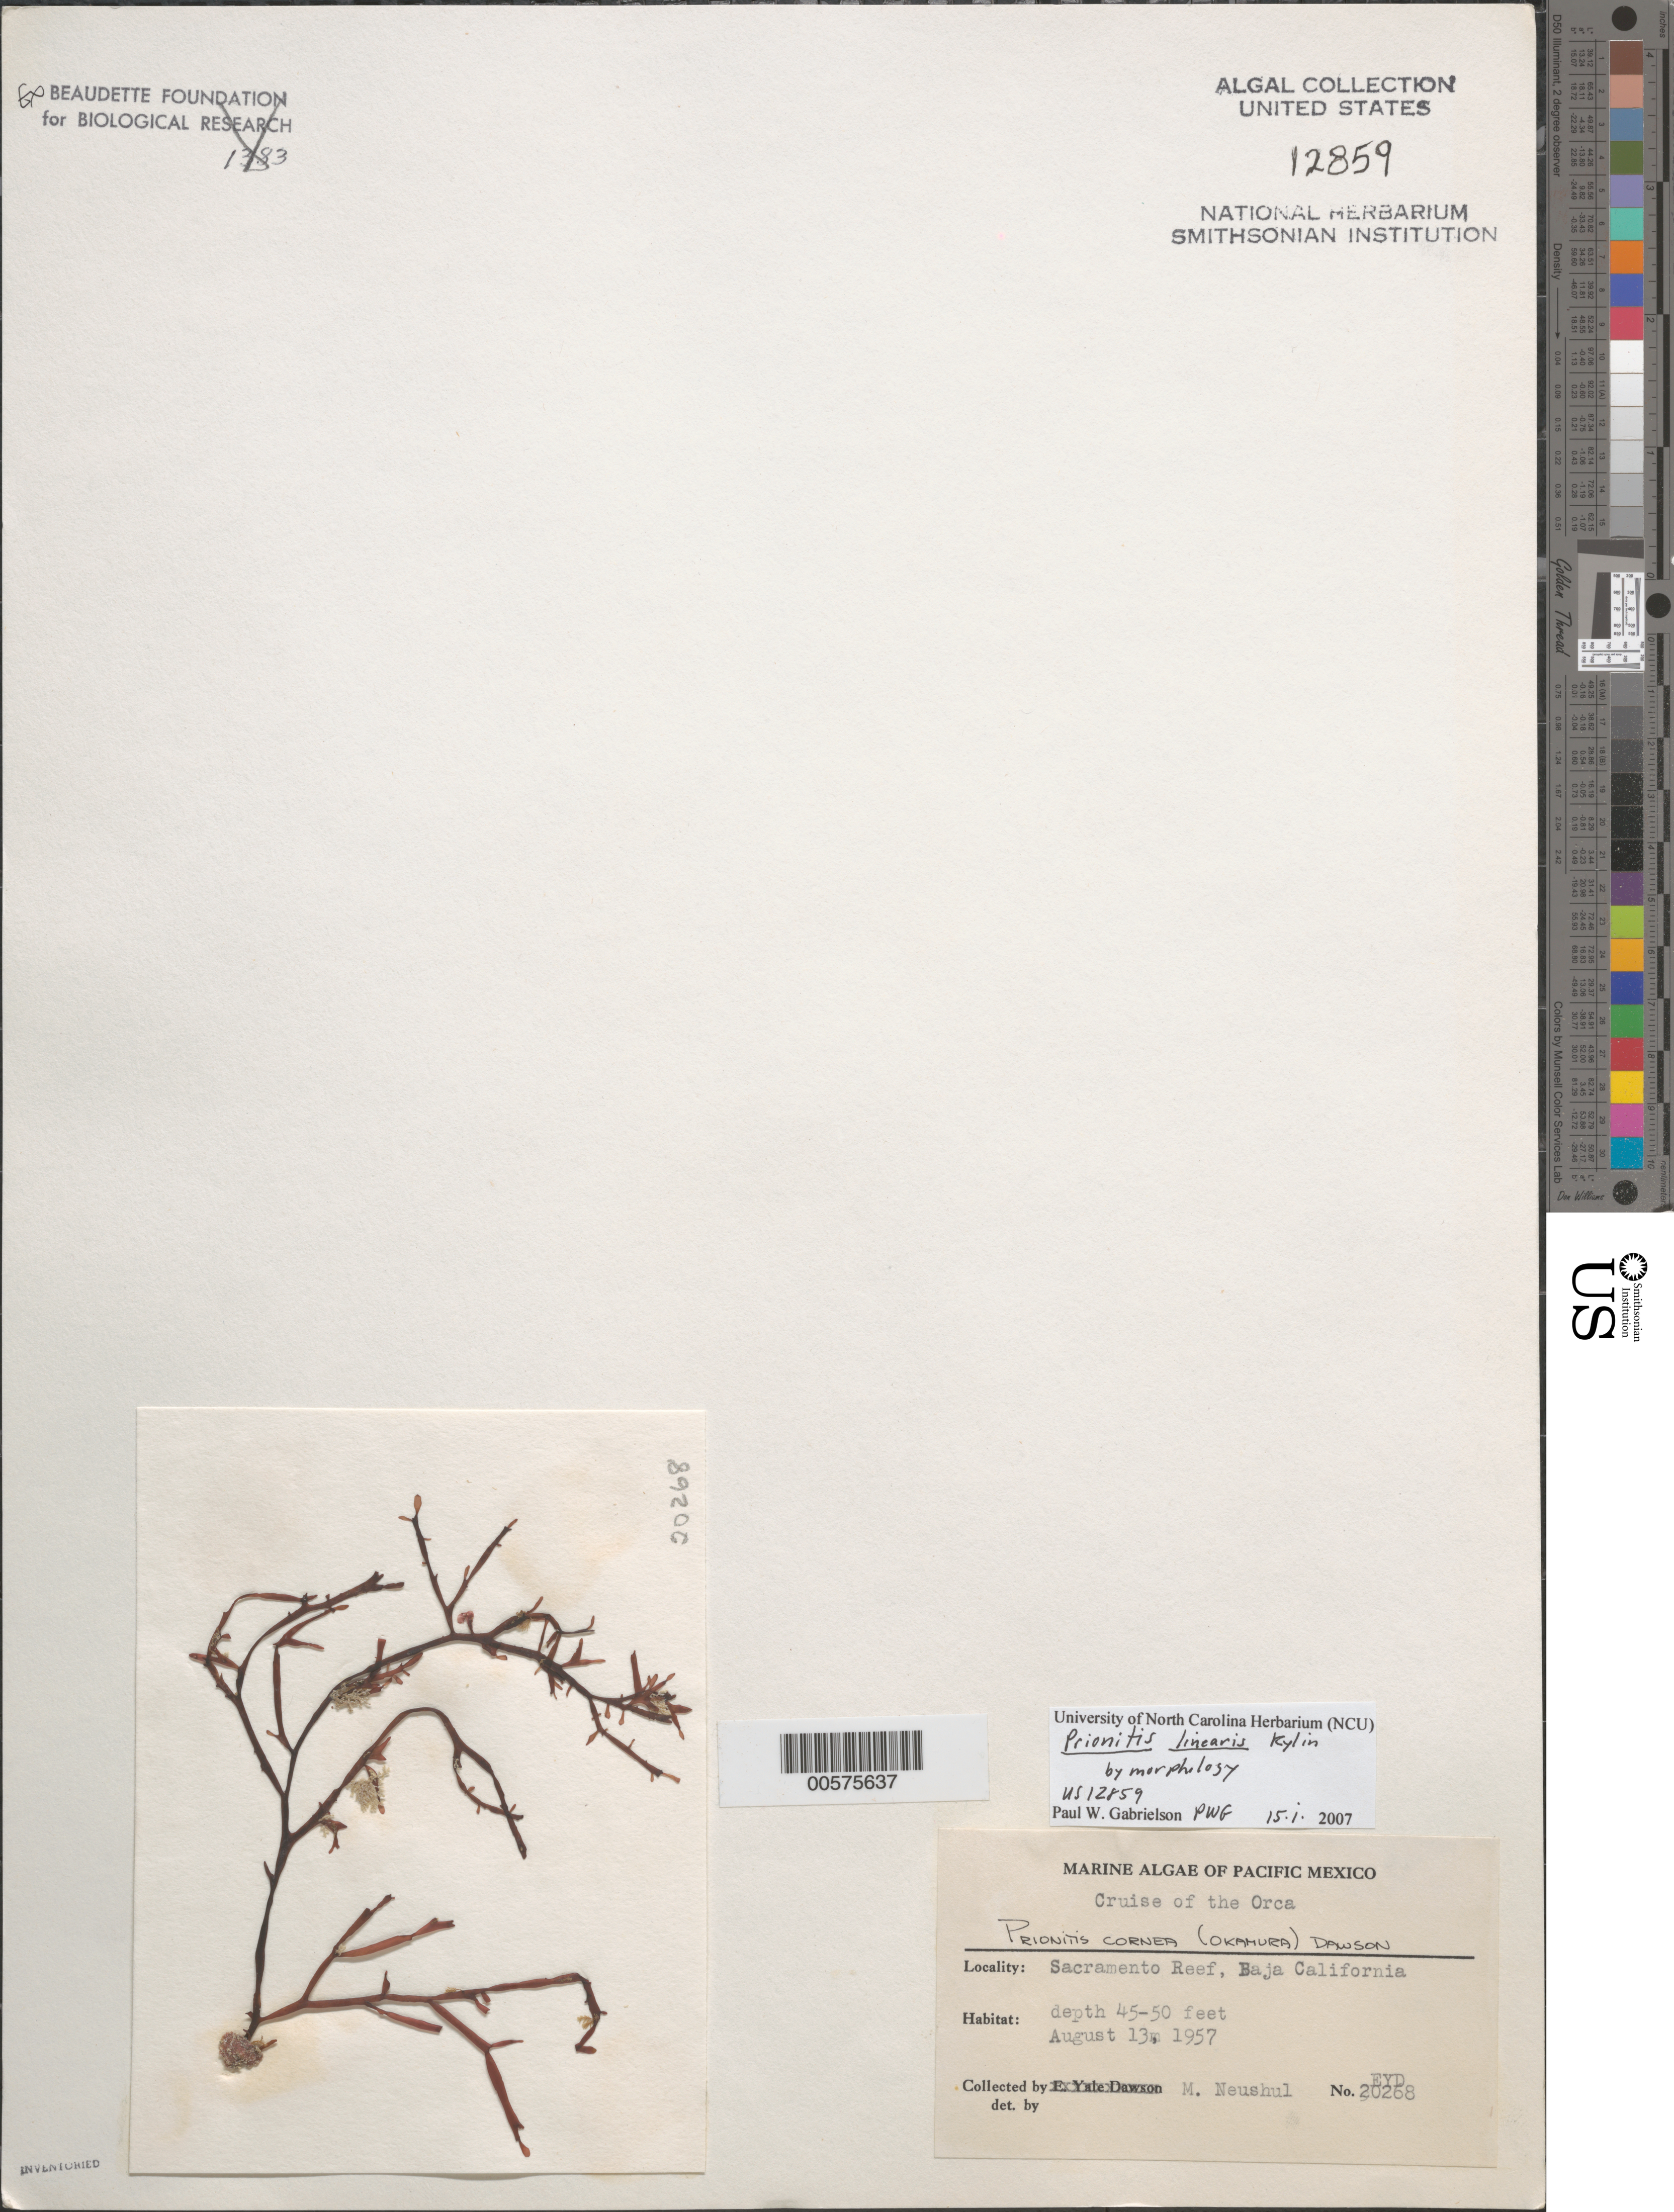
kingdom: Plantae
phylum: Rhodophyta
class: Florideophyceae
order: Cryptonemiales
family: Cryptonemiaceae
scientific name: Prionitis linearis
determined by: Gabrielson, P. W.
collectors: M. Neushul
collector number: EYD 20268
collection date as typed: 13 Aug 1957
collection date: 1957-08-13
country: Mexico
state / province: Baja California Norte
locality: Sacramento Reef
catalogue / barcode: US 12859